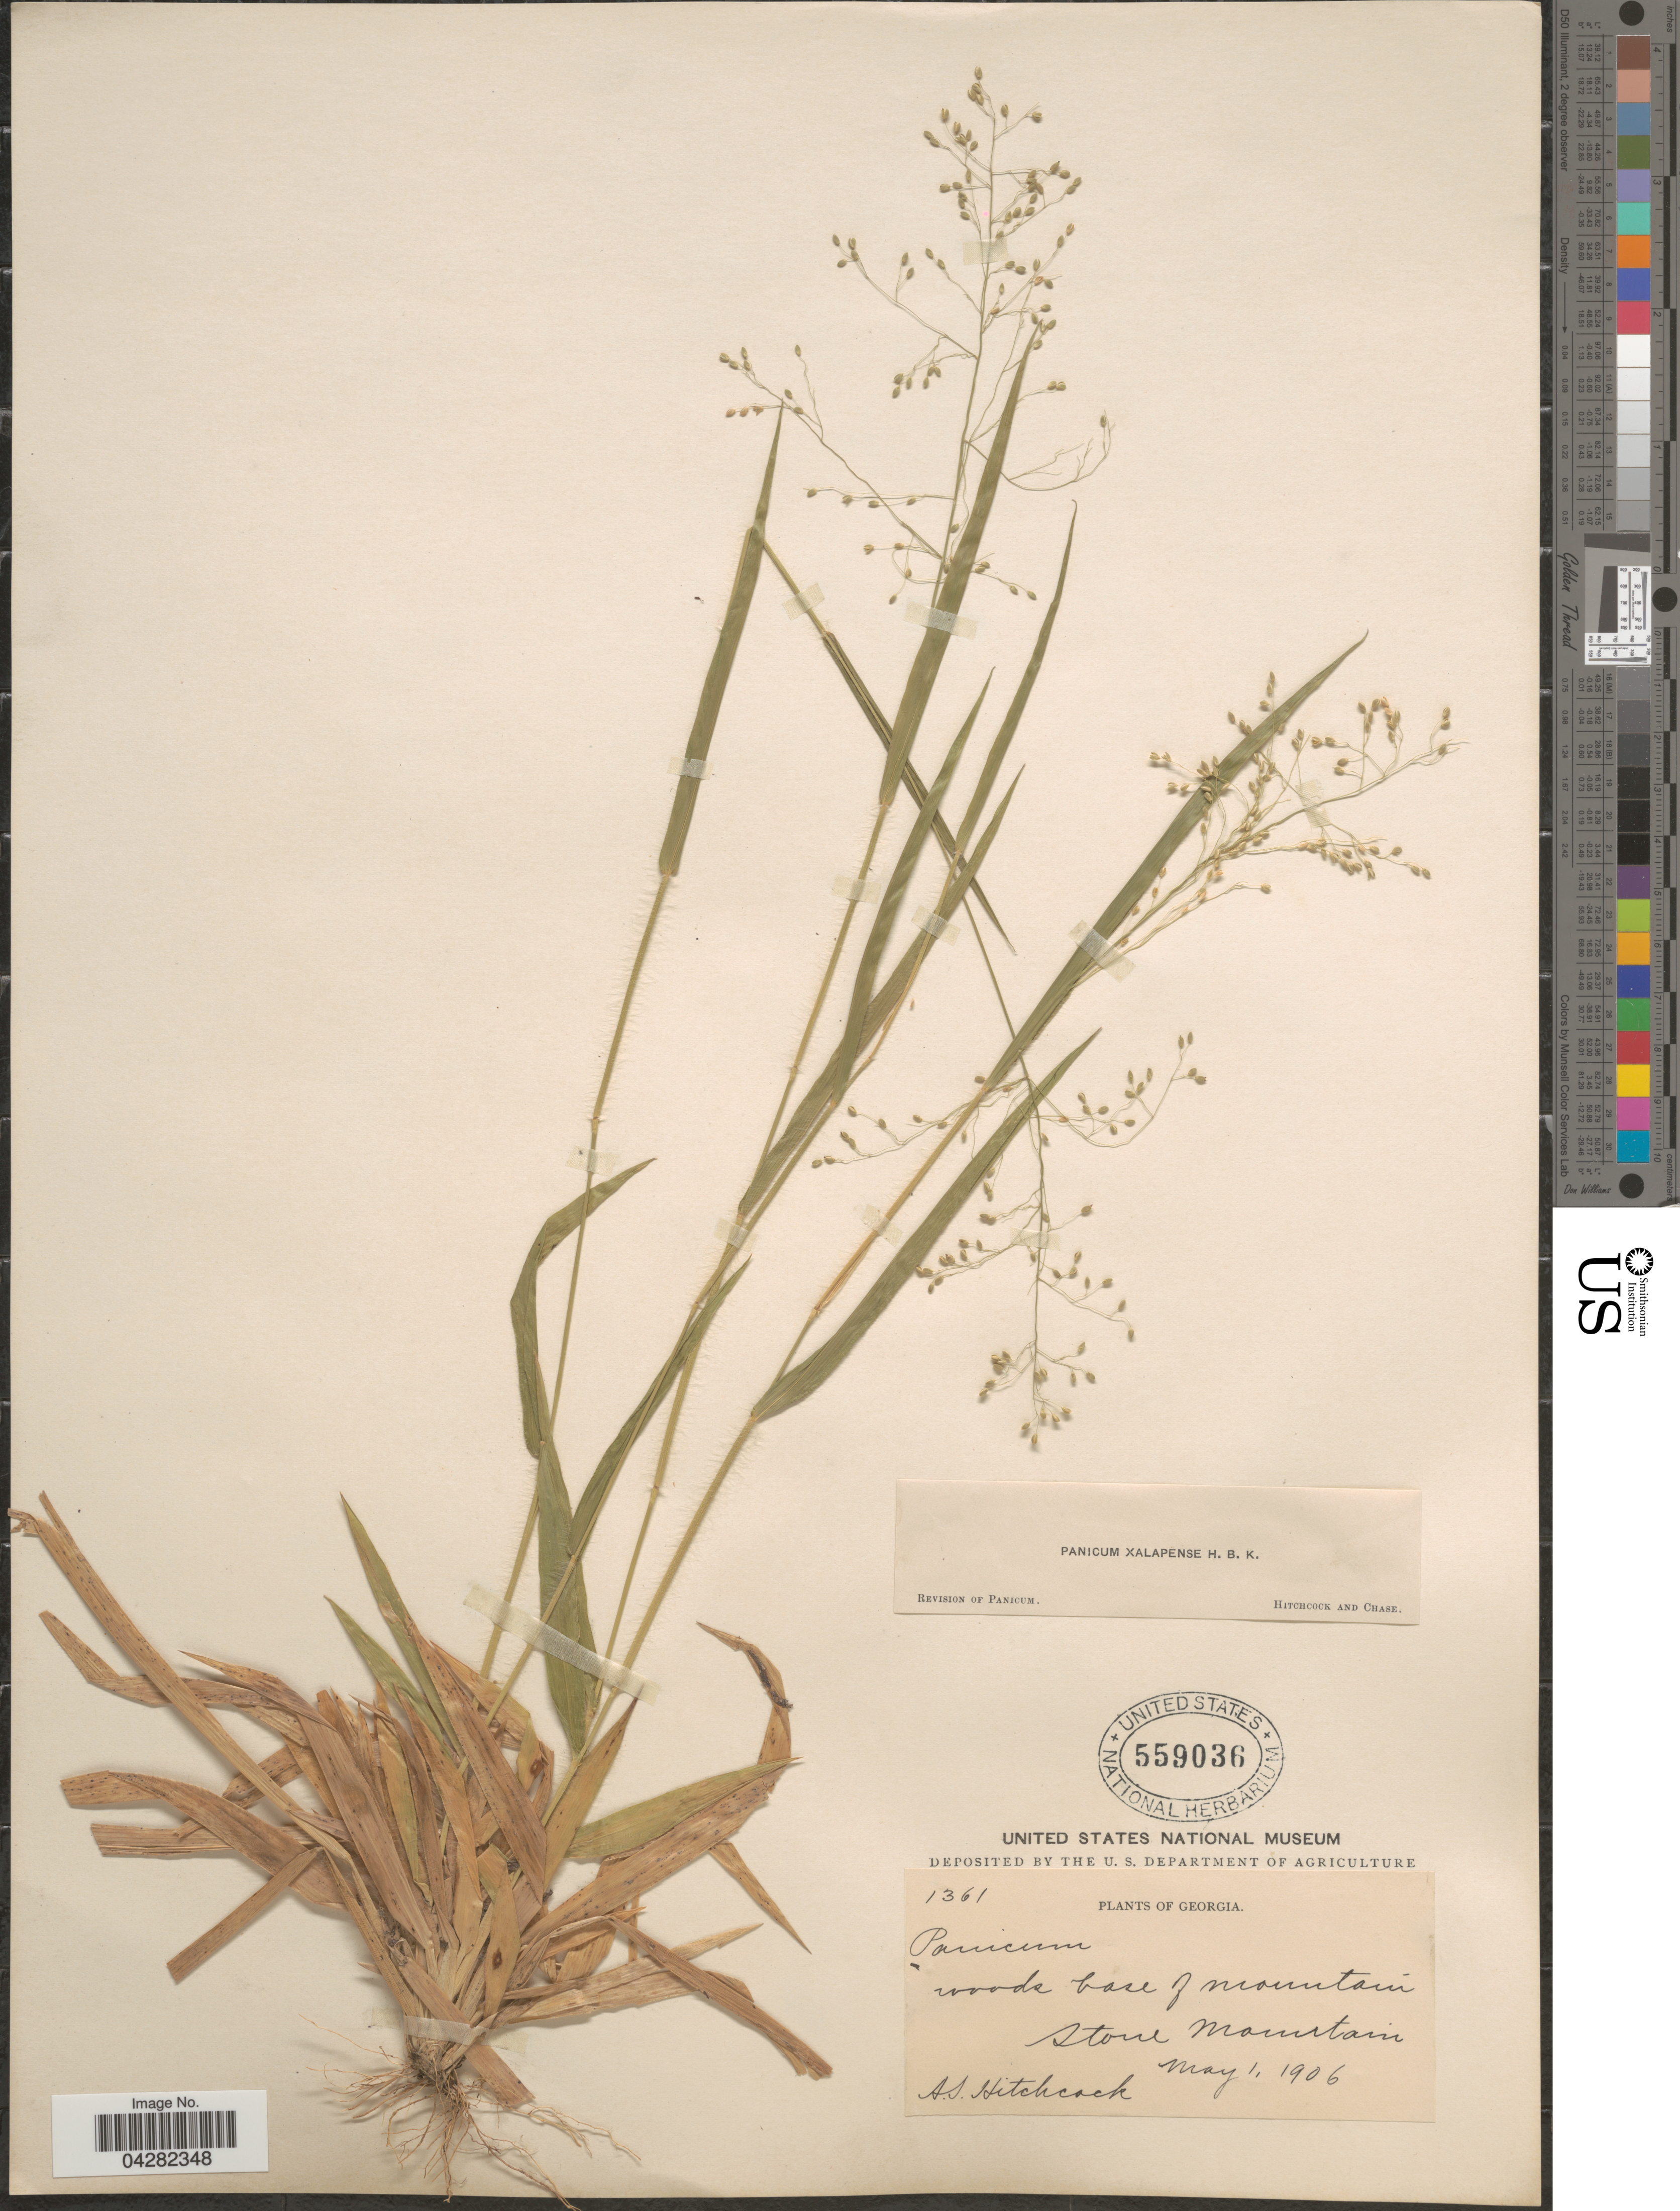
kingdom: Plantae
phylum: Tracheophyta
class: Liliopsida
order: Poales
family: Poaceae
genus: Dichanthelium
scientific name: Dichanthelium laxiflorum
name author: (Lam.) Gould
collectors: A. S. Hitchcock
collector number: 1361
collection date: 1906-05-01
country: United States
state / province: Georgia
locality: Woods base of mountain. Stone Mountain.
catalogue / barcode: US 559036